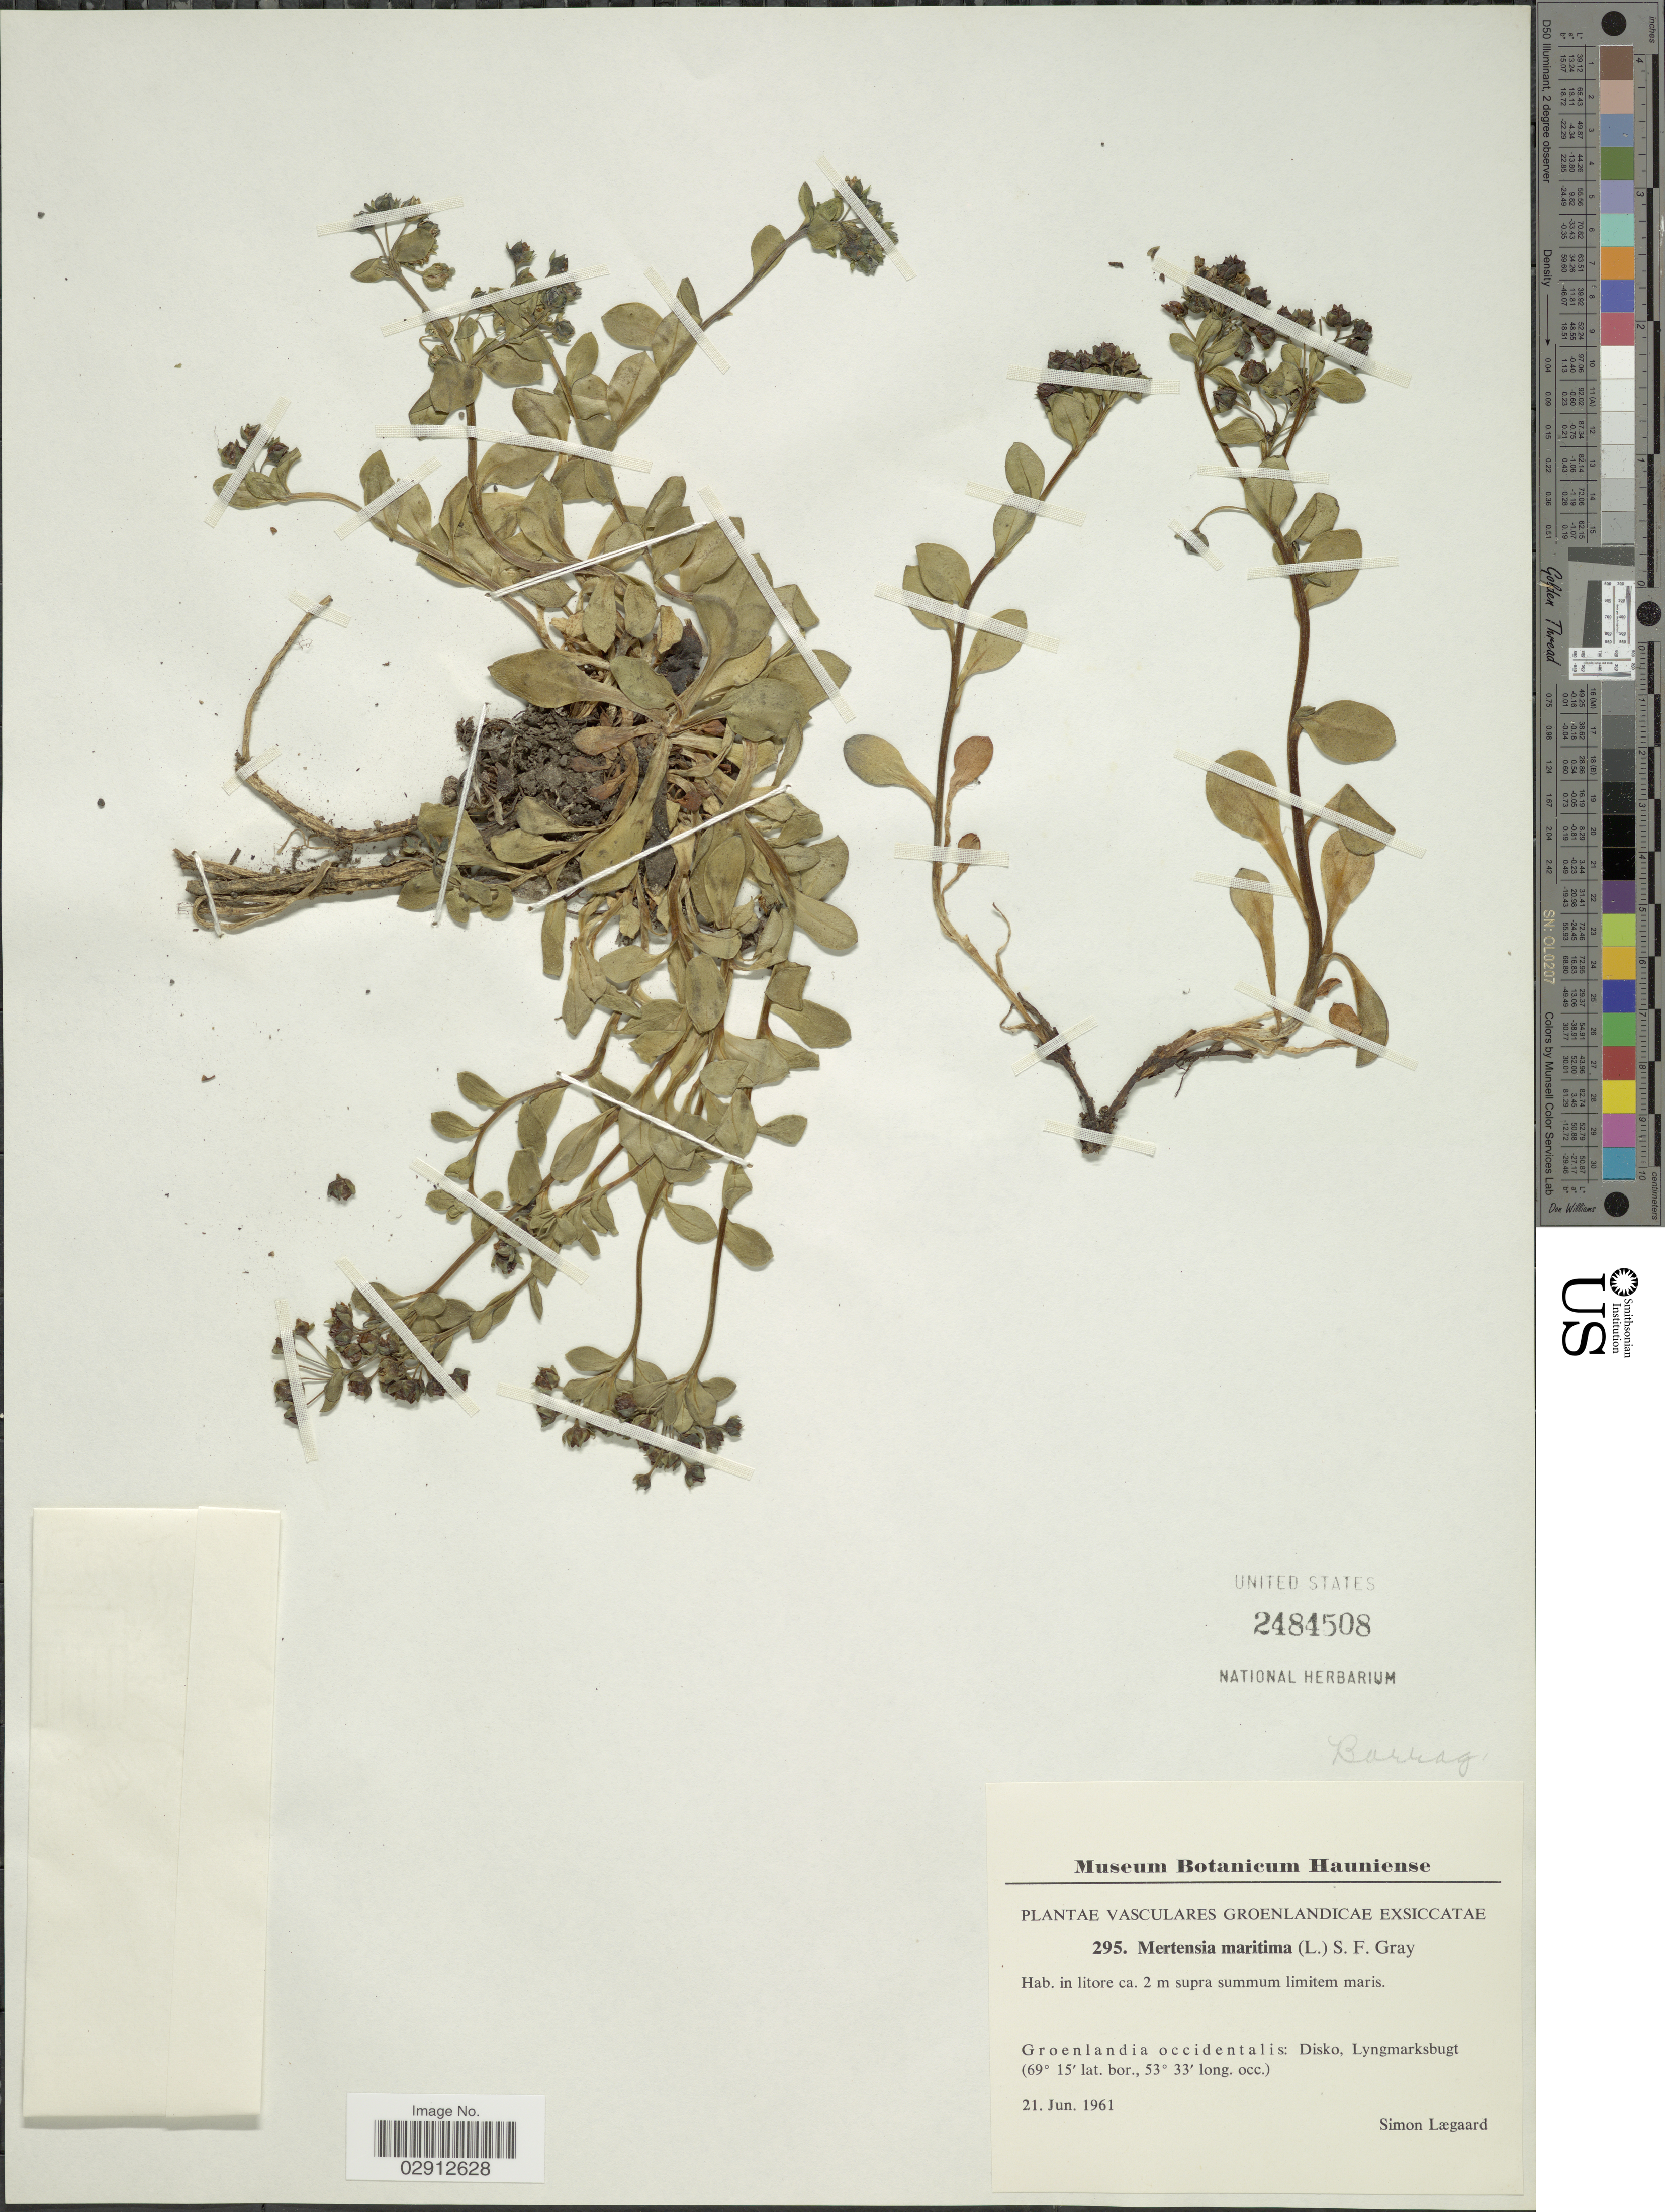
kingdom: Plantae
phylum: Tracheophyta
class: Magnoliopsida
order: Boraginales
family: Boraginaceae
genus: Mertensia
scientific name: Mertensia maritima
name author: (L.) S.F. Gray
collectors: S. Lægaard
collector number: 295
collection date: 1961-06-21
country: Greenland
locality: Groenlandia occidentalis: Disko, Lyngmarksbugt.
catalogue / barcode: US 2484508